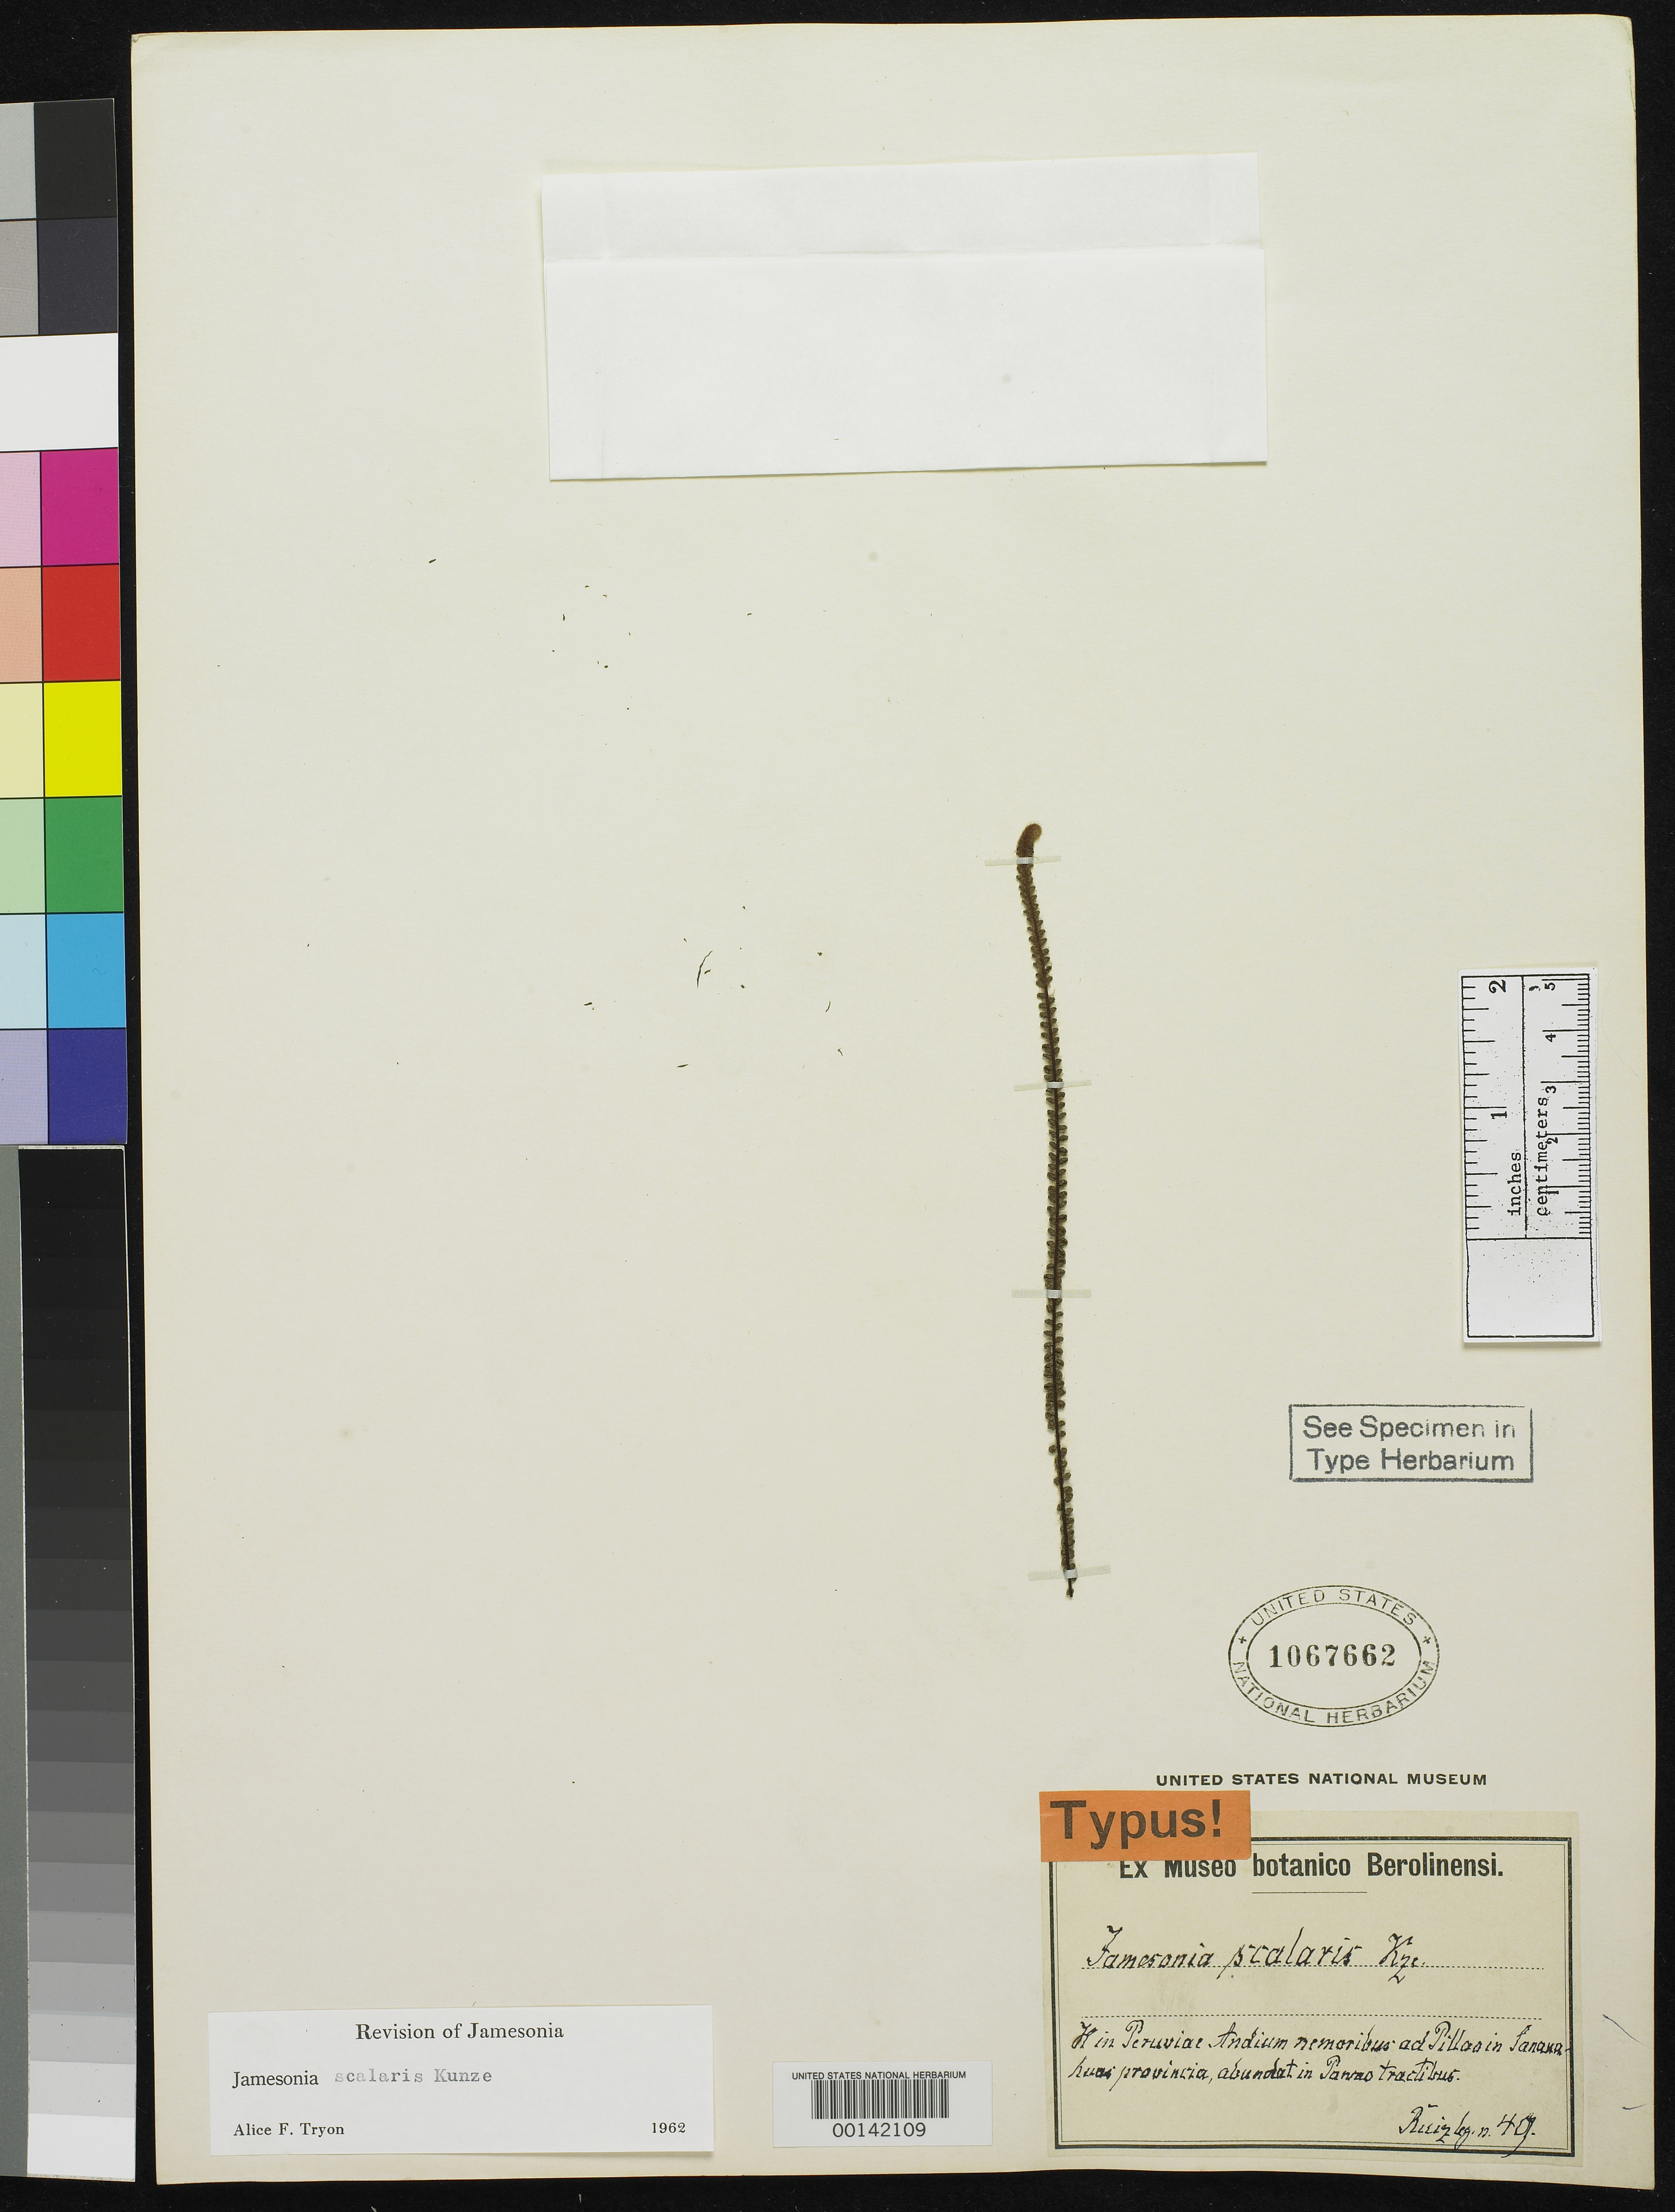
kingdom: Plantae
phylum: Tracheophyta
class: Polypodiopsida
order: Polypodiales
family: Pteridaceae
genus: Jamesonia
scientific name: Jamesonia scalaris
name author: Kunze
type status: Type Collection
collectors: H. Ruiz López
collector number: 49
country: Peru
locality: Andium nemoribus ad Pillasin Samana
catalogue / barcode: US 1067662